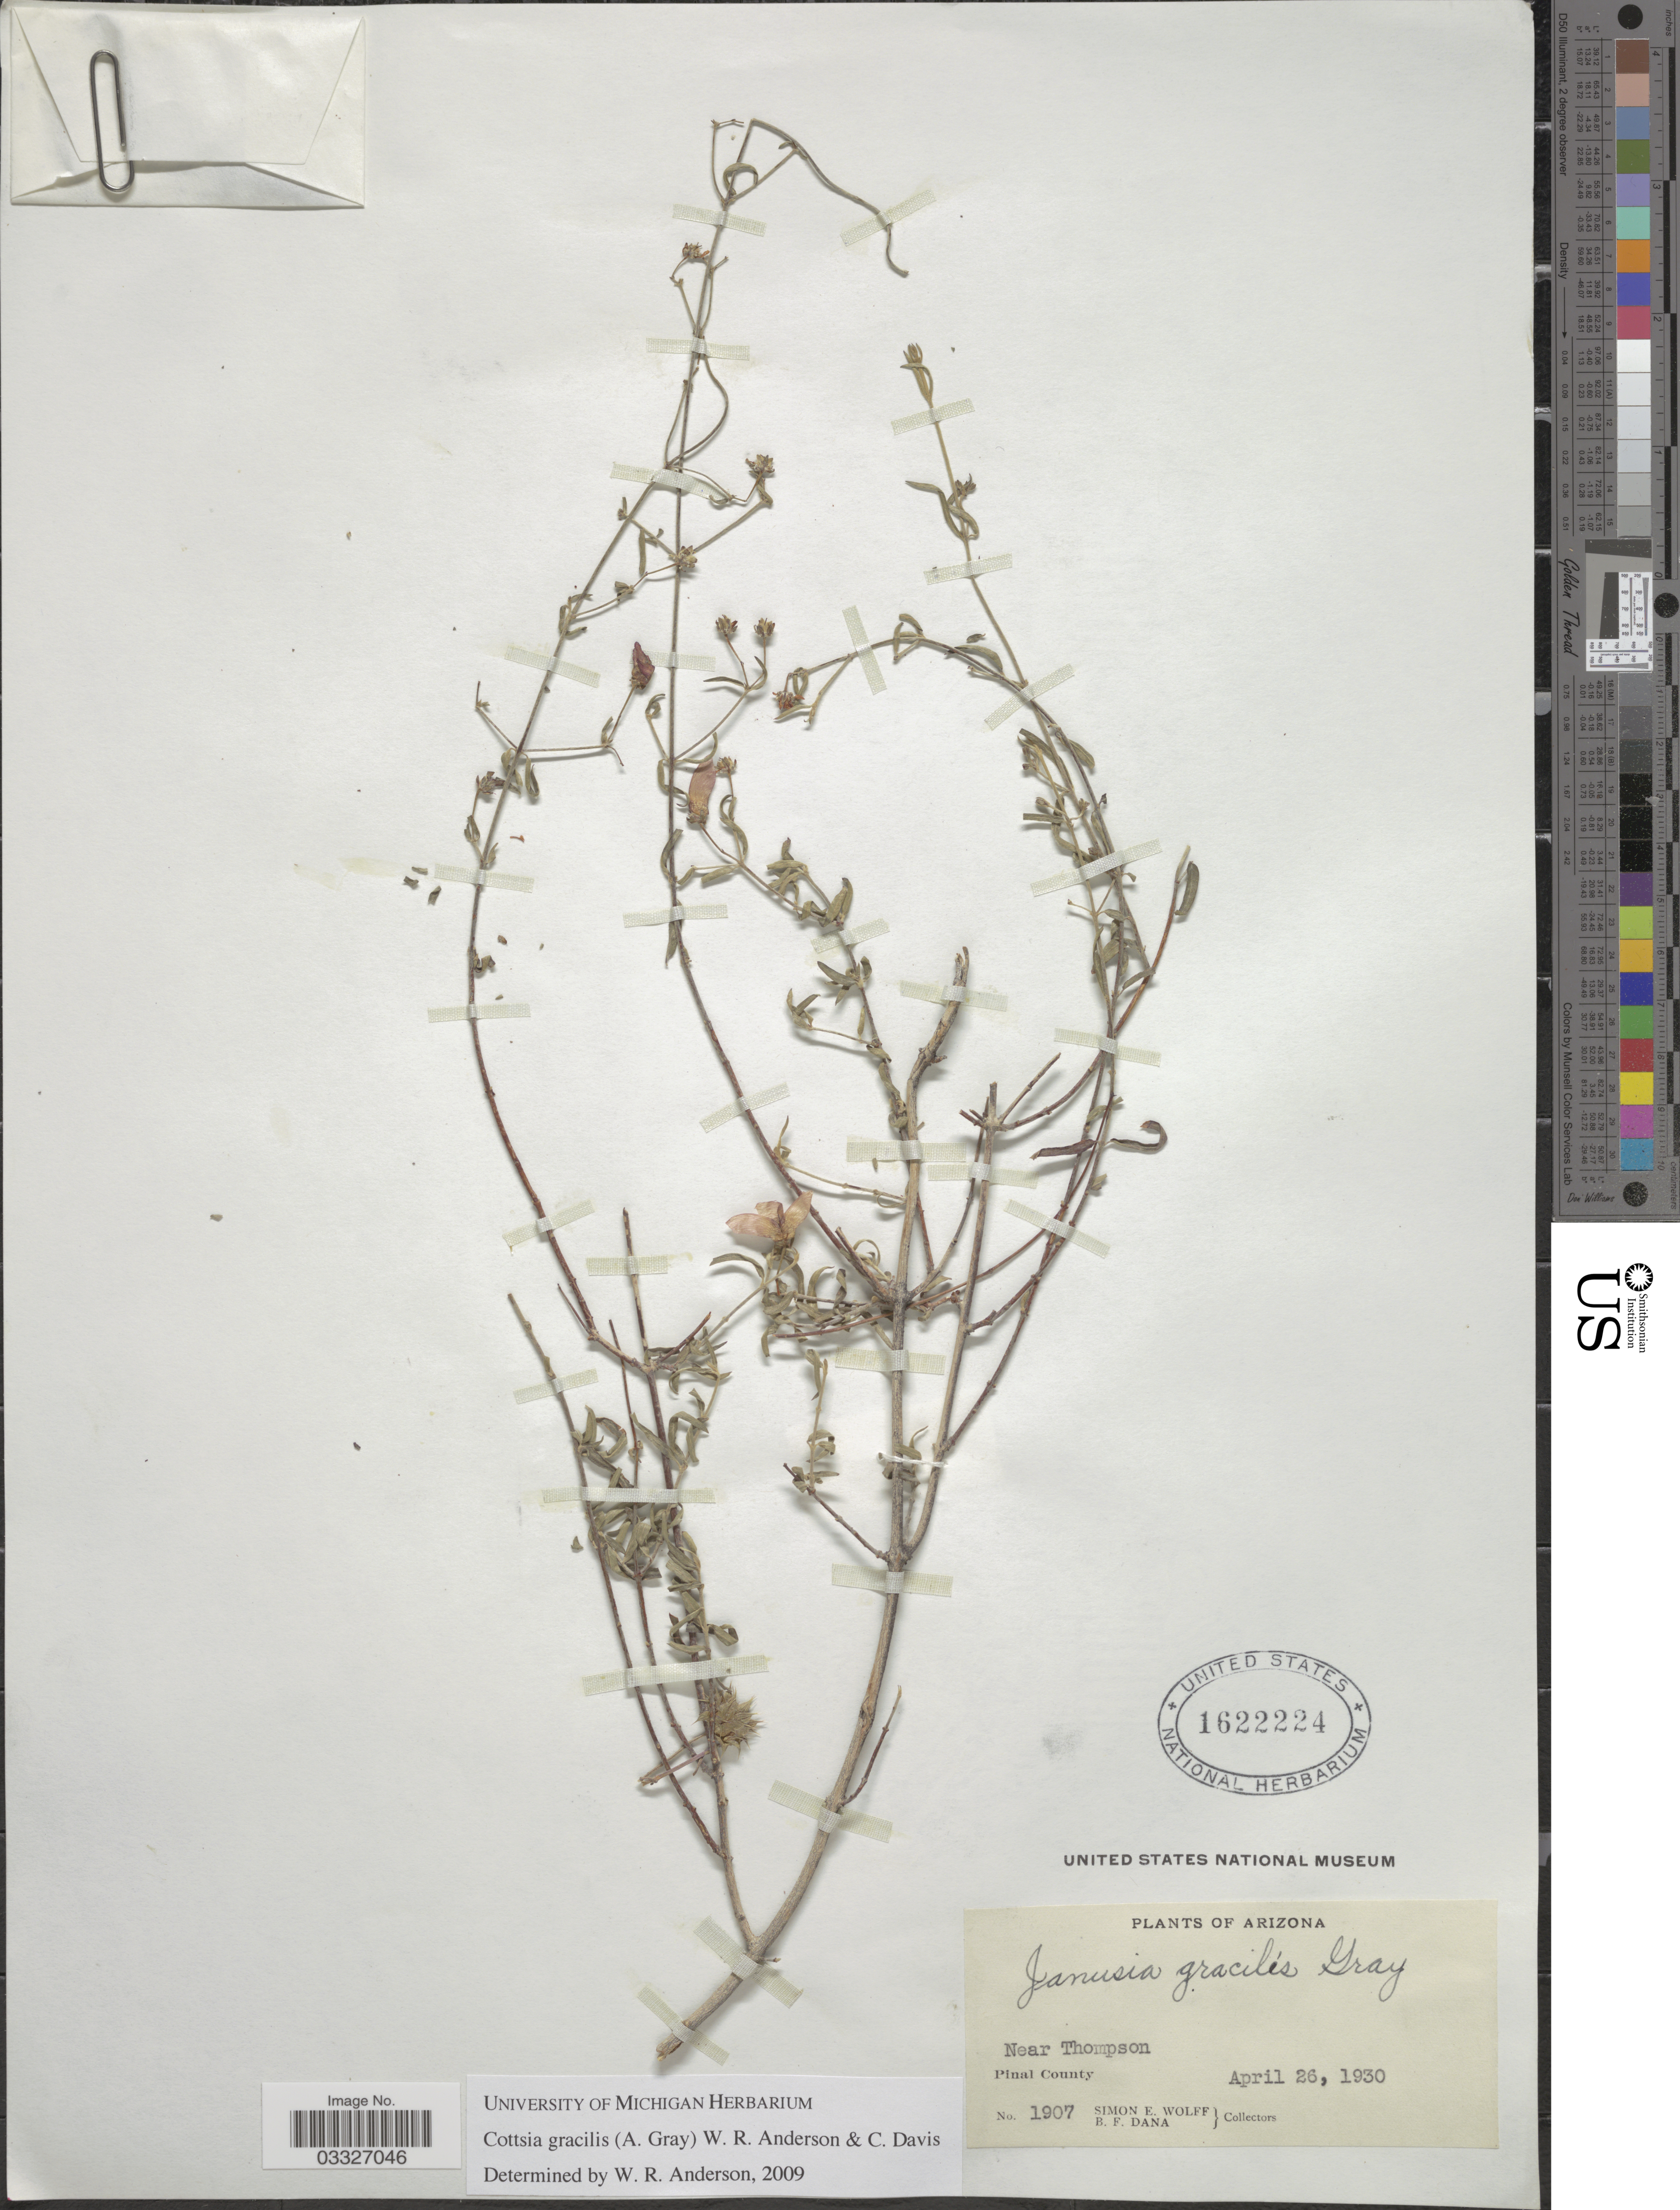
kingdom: Plantae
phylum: Tracheophyta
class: Magnoliopsida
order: Malpighiales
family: Malpighiaceae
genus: Cottsia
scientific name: Cottsia gracilis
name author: (A. Gray) W.R. Anderson & C. Davis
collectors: S. E. Wolff & B. Dana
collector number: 1907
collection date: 1930-04-26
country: United States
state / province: Arizona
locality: Near Thompson, Pinal County.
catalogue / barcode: US 1622224